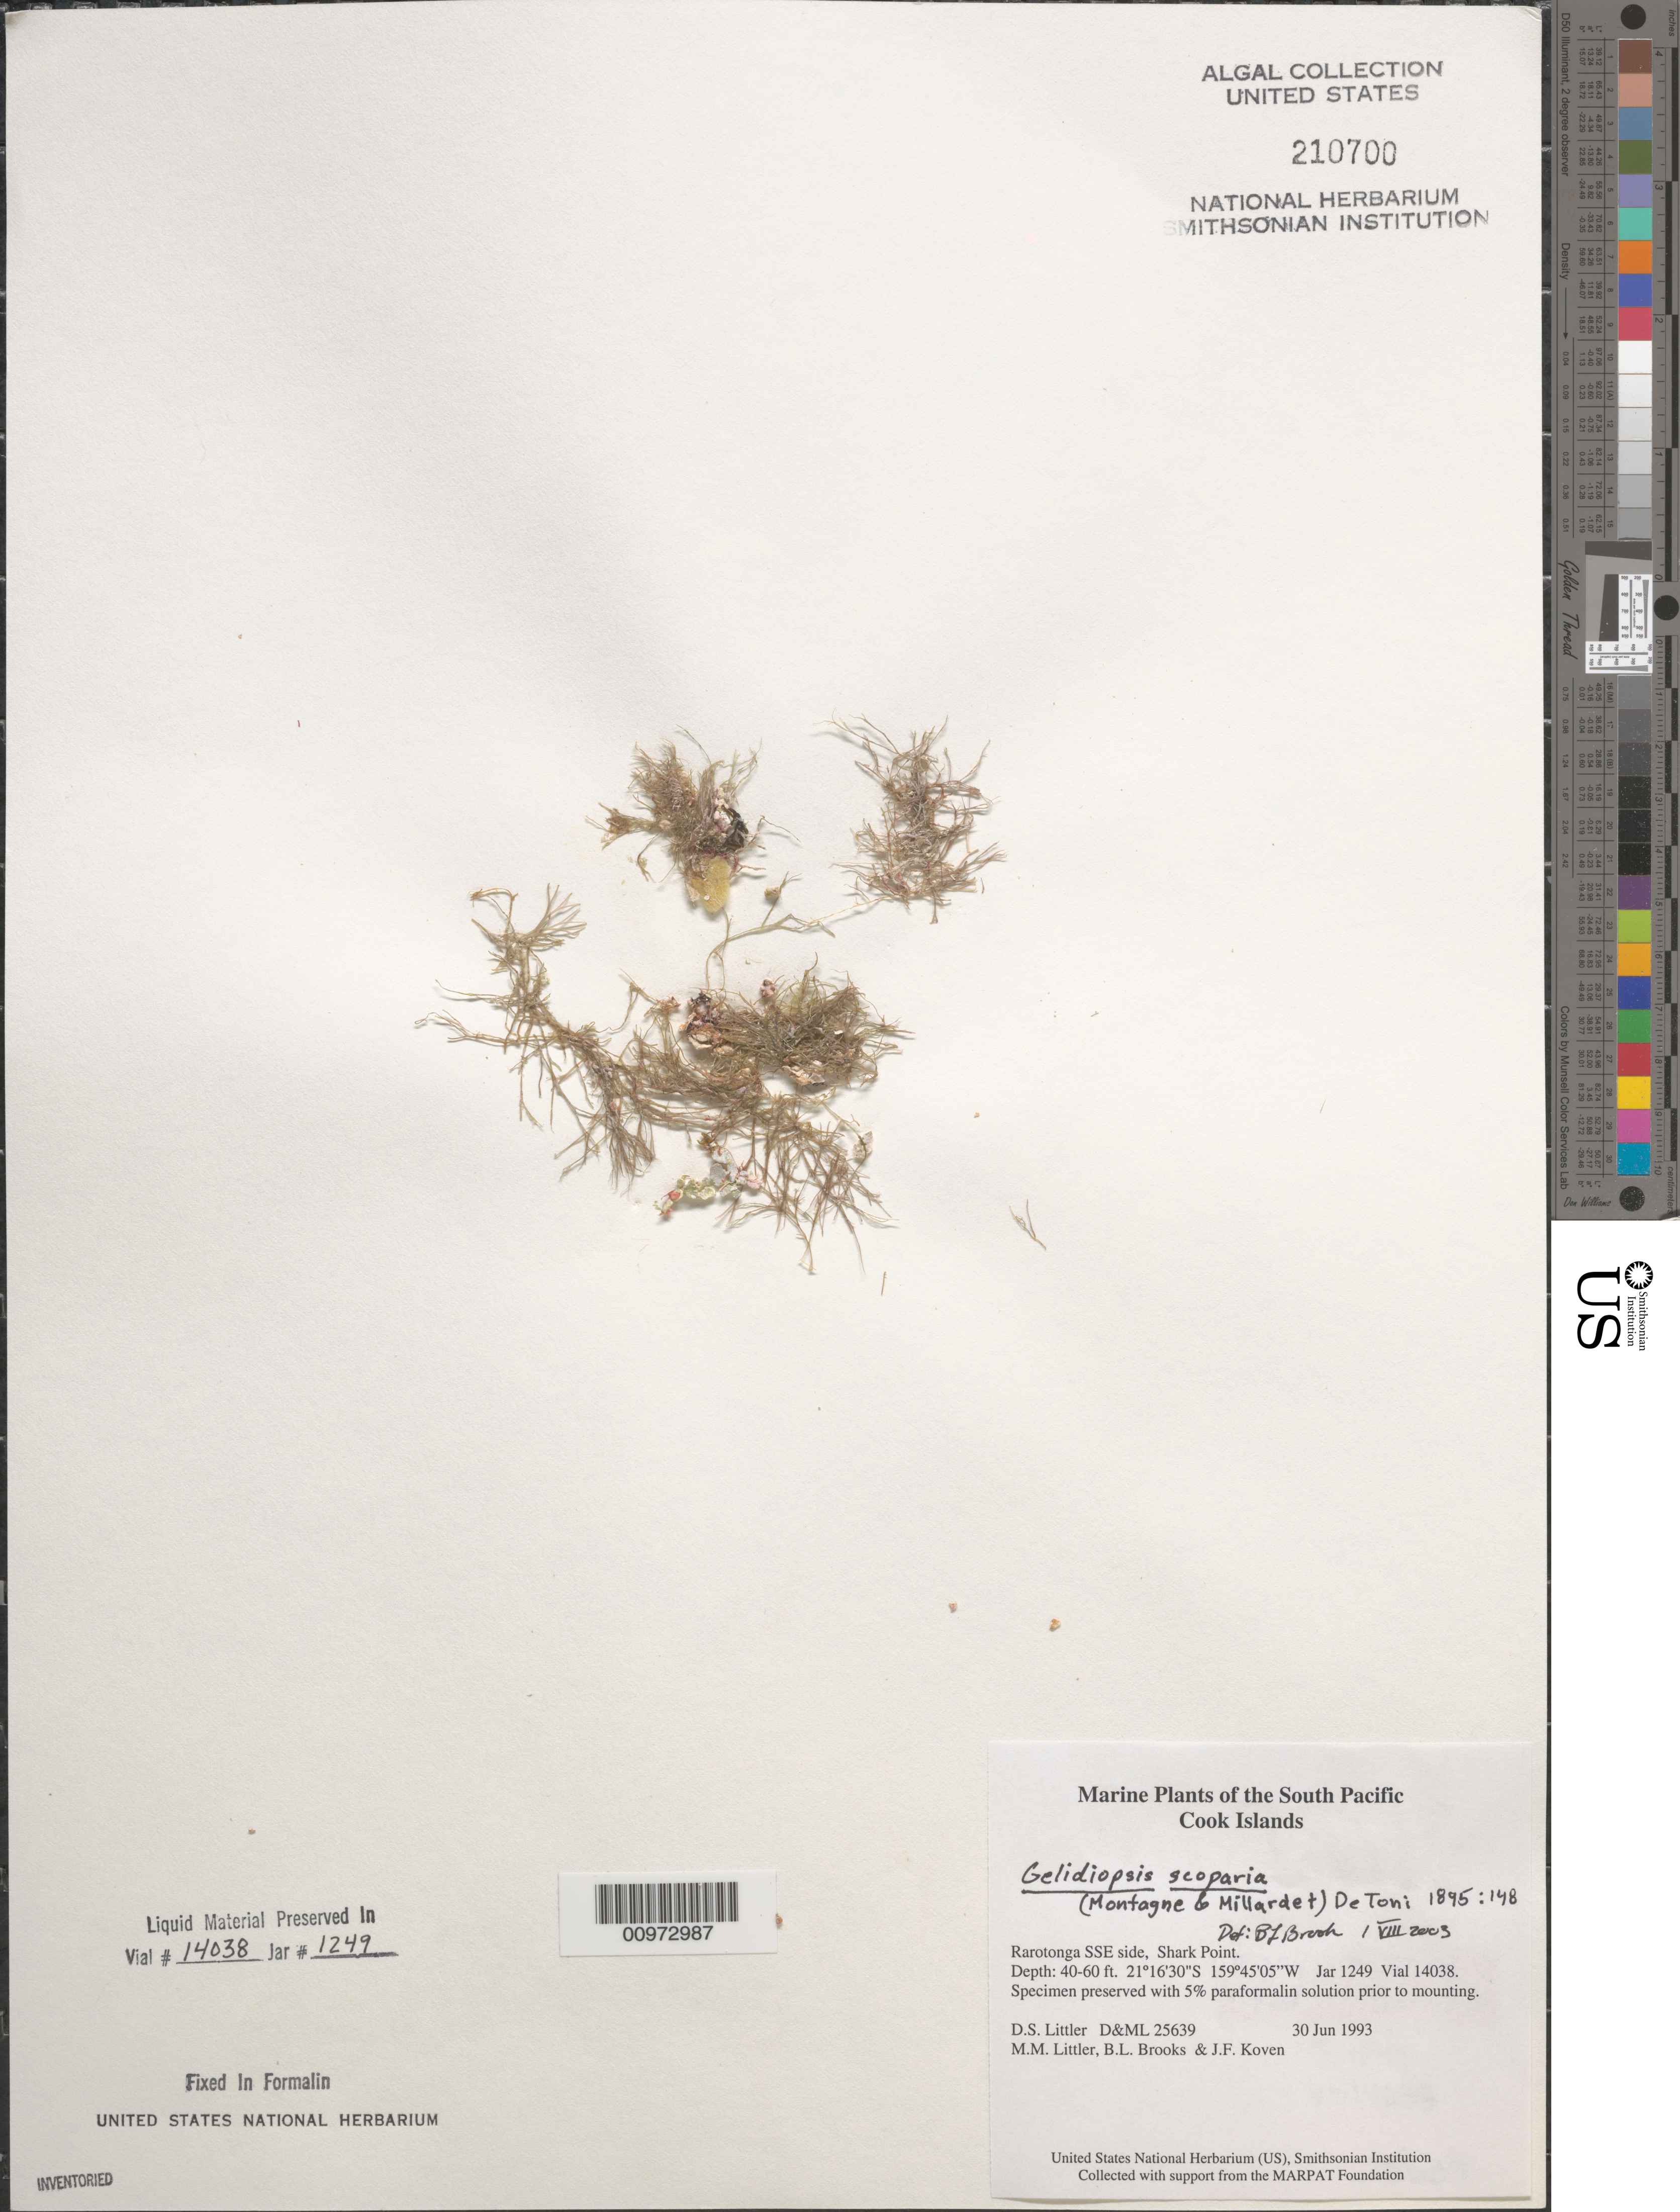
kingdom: Plantae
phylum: Rhodophyta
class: Florideophyceae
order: Rhodymeniales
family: Lomentariaceae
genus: Ceratodictyon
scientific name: Ceratodictyon scoparium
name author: (Mont. & Millardet) R.E. Norris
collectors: D. S. Littler, M. M. Littler, B. Brooks & J. Koven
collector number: D&ML 25639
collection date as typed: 30 Jun 1993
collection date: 1993-06-30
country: Cook Islands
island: Rarotonga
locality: Shark Point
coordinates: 21 16'30"S, 159 45'05"W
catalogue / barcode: US 210700